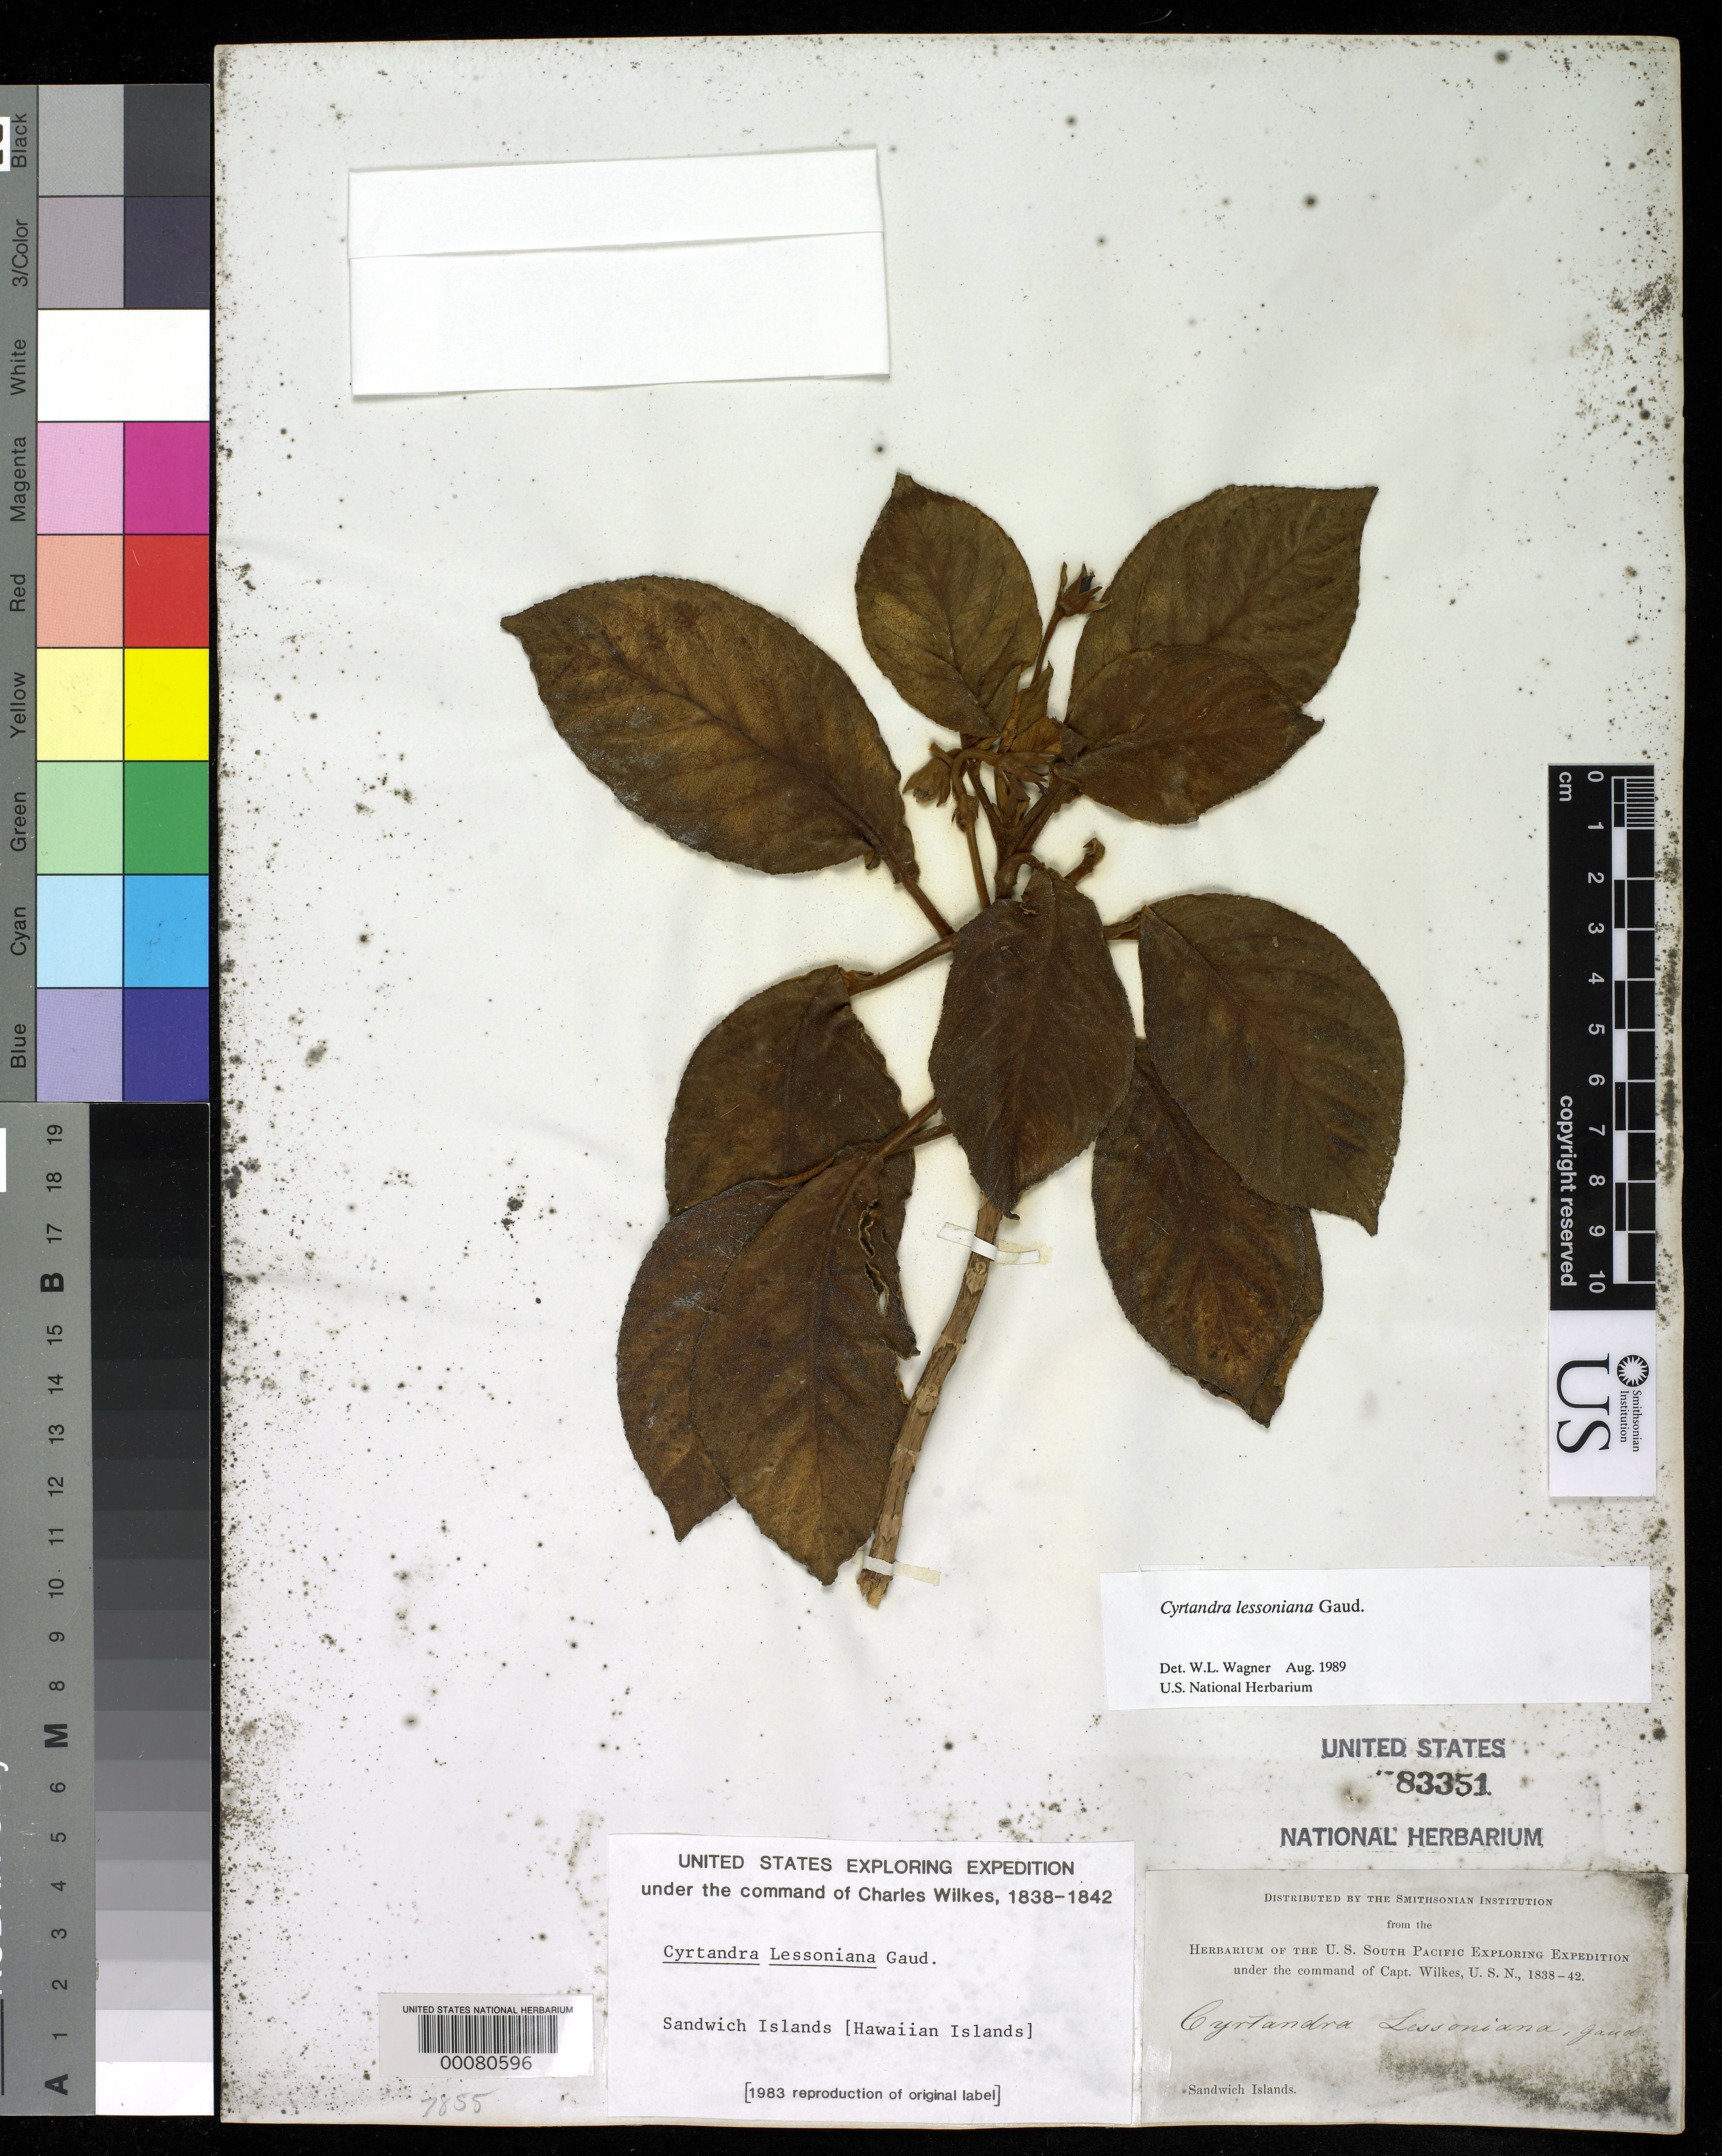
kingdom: Plantae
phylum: Tracheophyta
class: Magnoliopsida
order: Lamiales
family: Gesneriaceae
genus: Cyrtandra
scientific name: Cyrtandra lessoniana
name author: Gaudich.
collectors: Wilkes Explor. Exped.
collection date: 1838/1842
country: United States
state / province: Hawaii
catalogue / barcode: US 83351